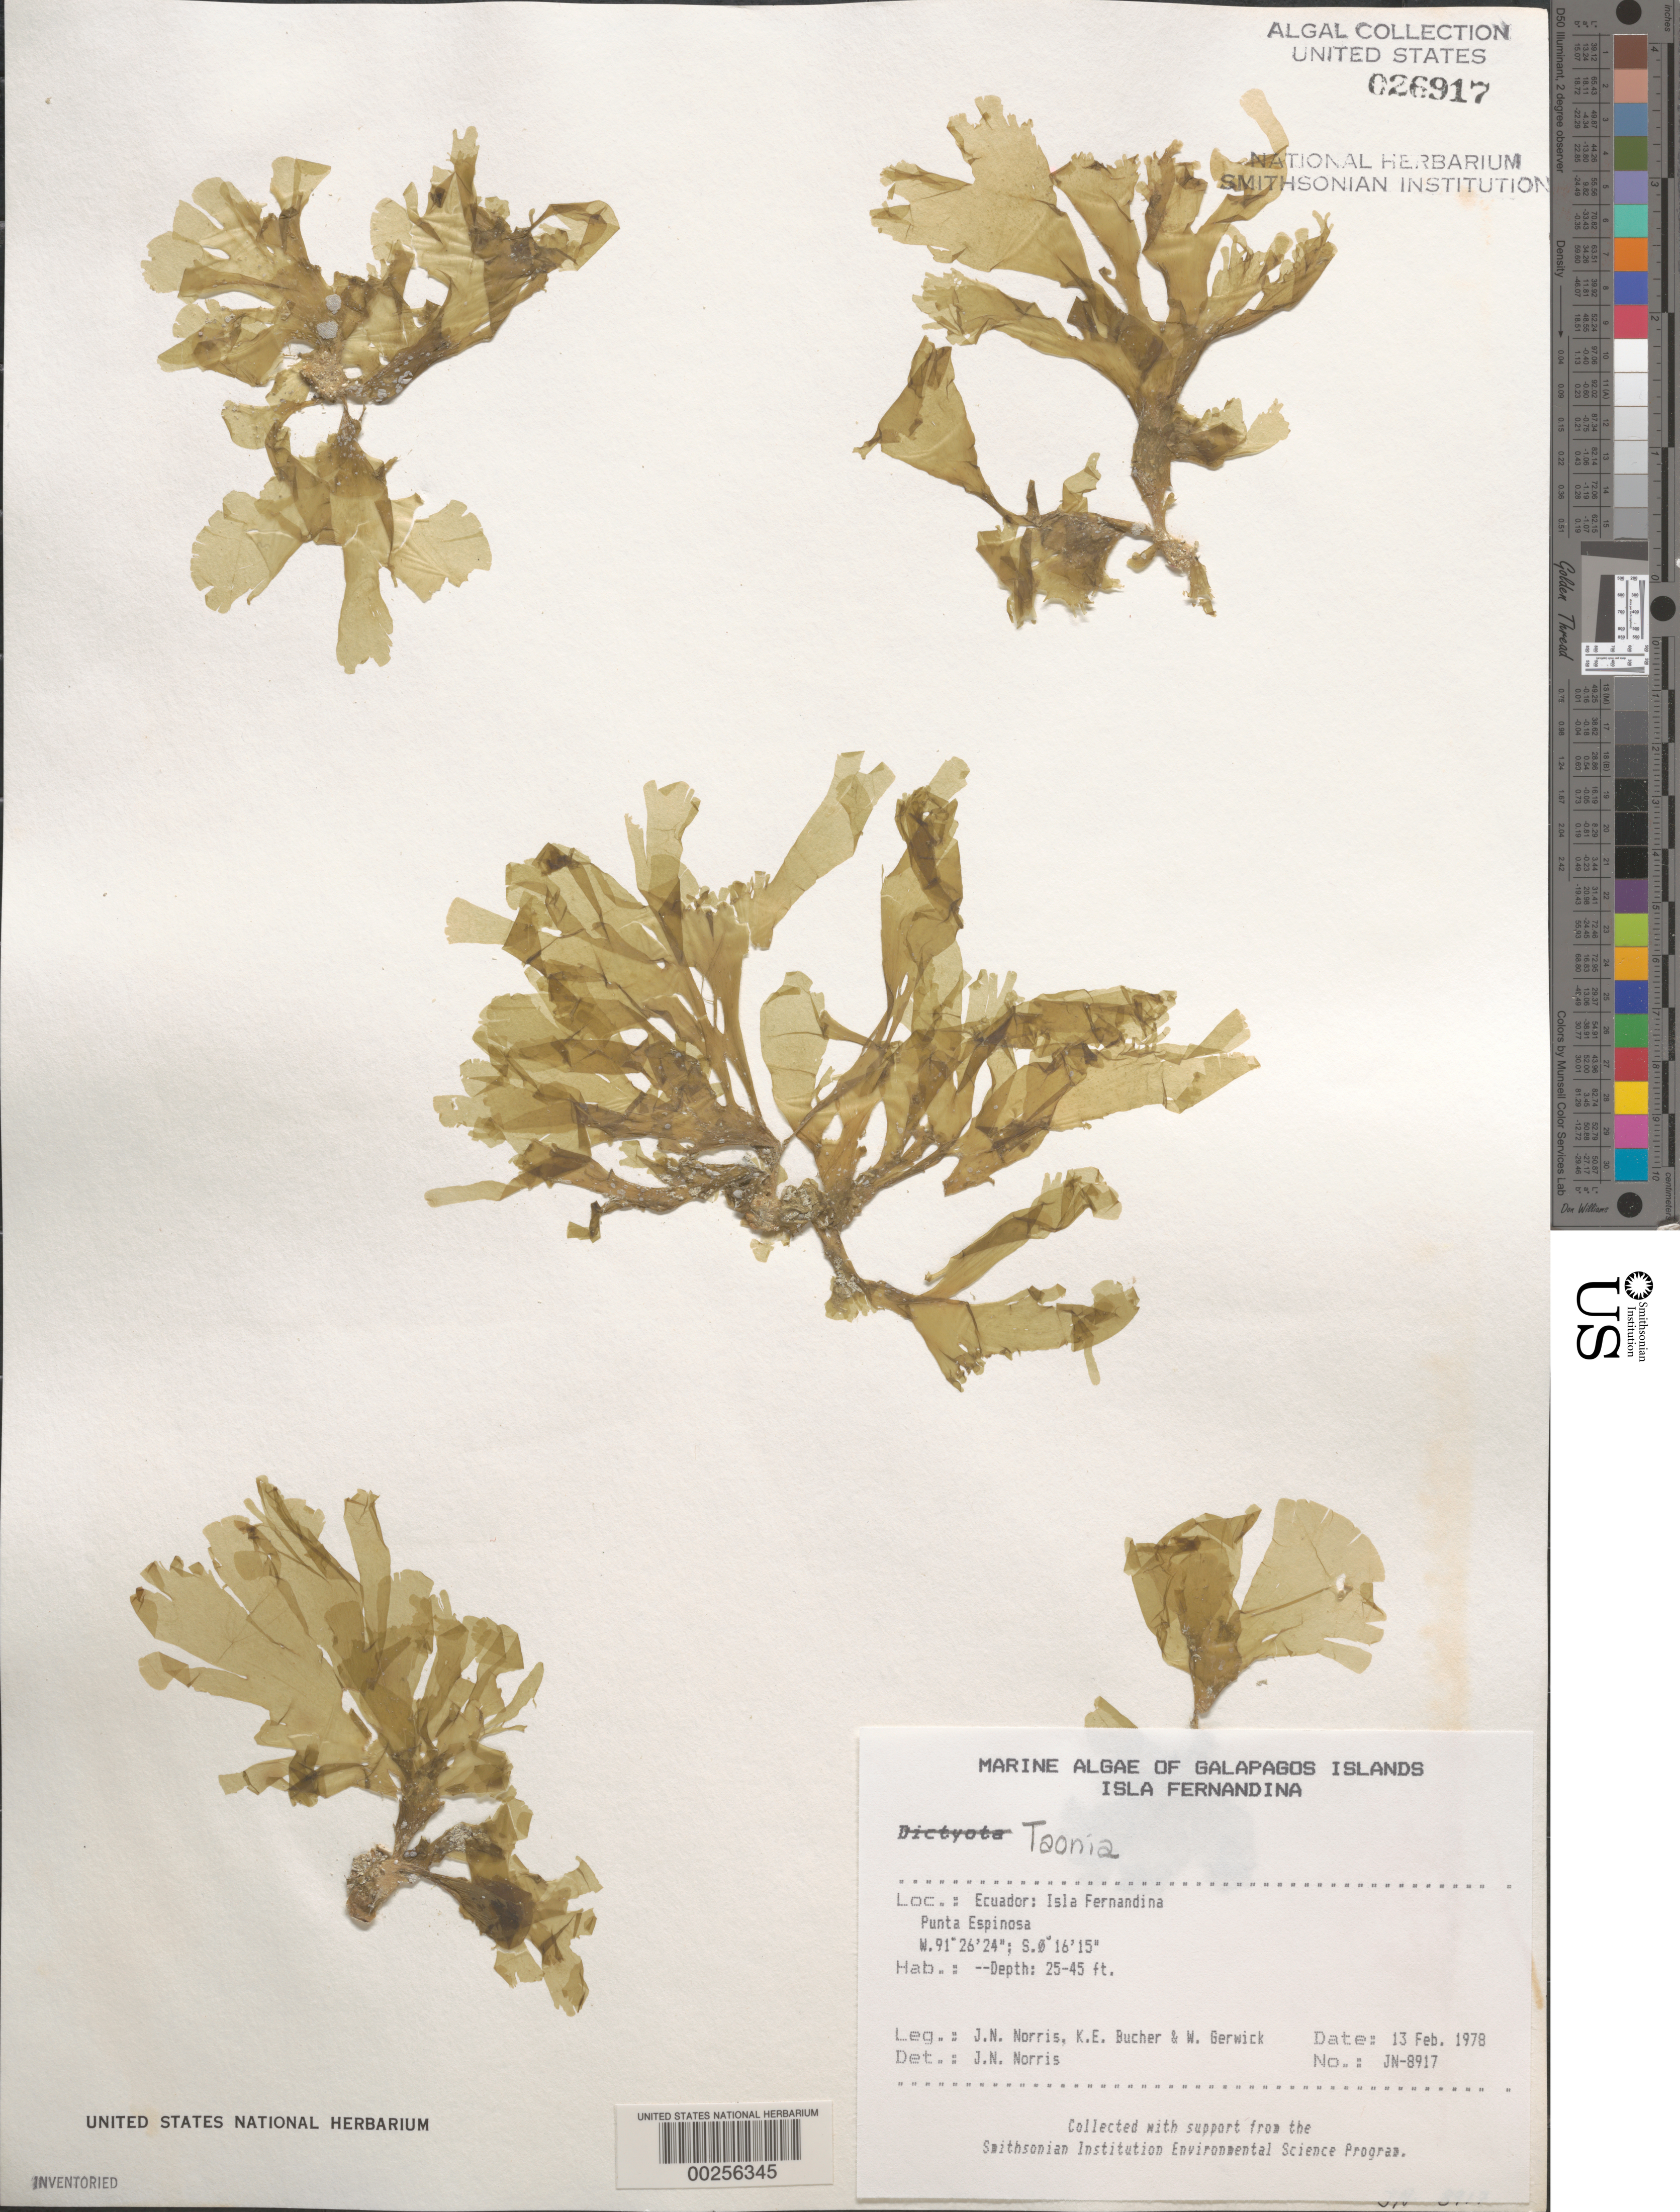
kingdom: Chromista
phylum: Ochrophyta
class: Phaeophyceae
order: Dictyotales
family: Dictyotaceae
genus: Dictyota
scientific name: Dictyota sp.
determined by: Norris, James N.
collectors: J. N. Norris, K. E. Bucher & W. Gerwick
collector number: JN-8917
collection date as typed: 13 Feb 1978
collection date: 1978-02-13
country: Ecuador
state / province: Colón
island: Fernandina [Narborough]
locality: Punta Espinosa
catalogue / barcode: US 26917